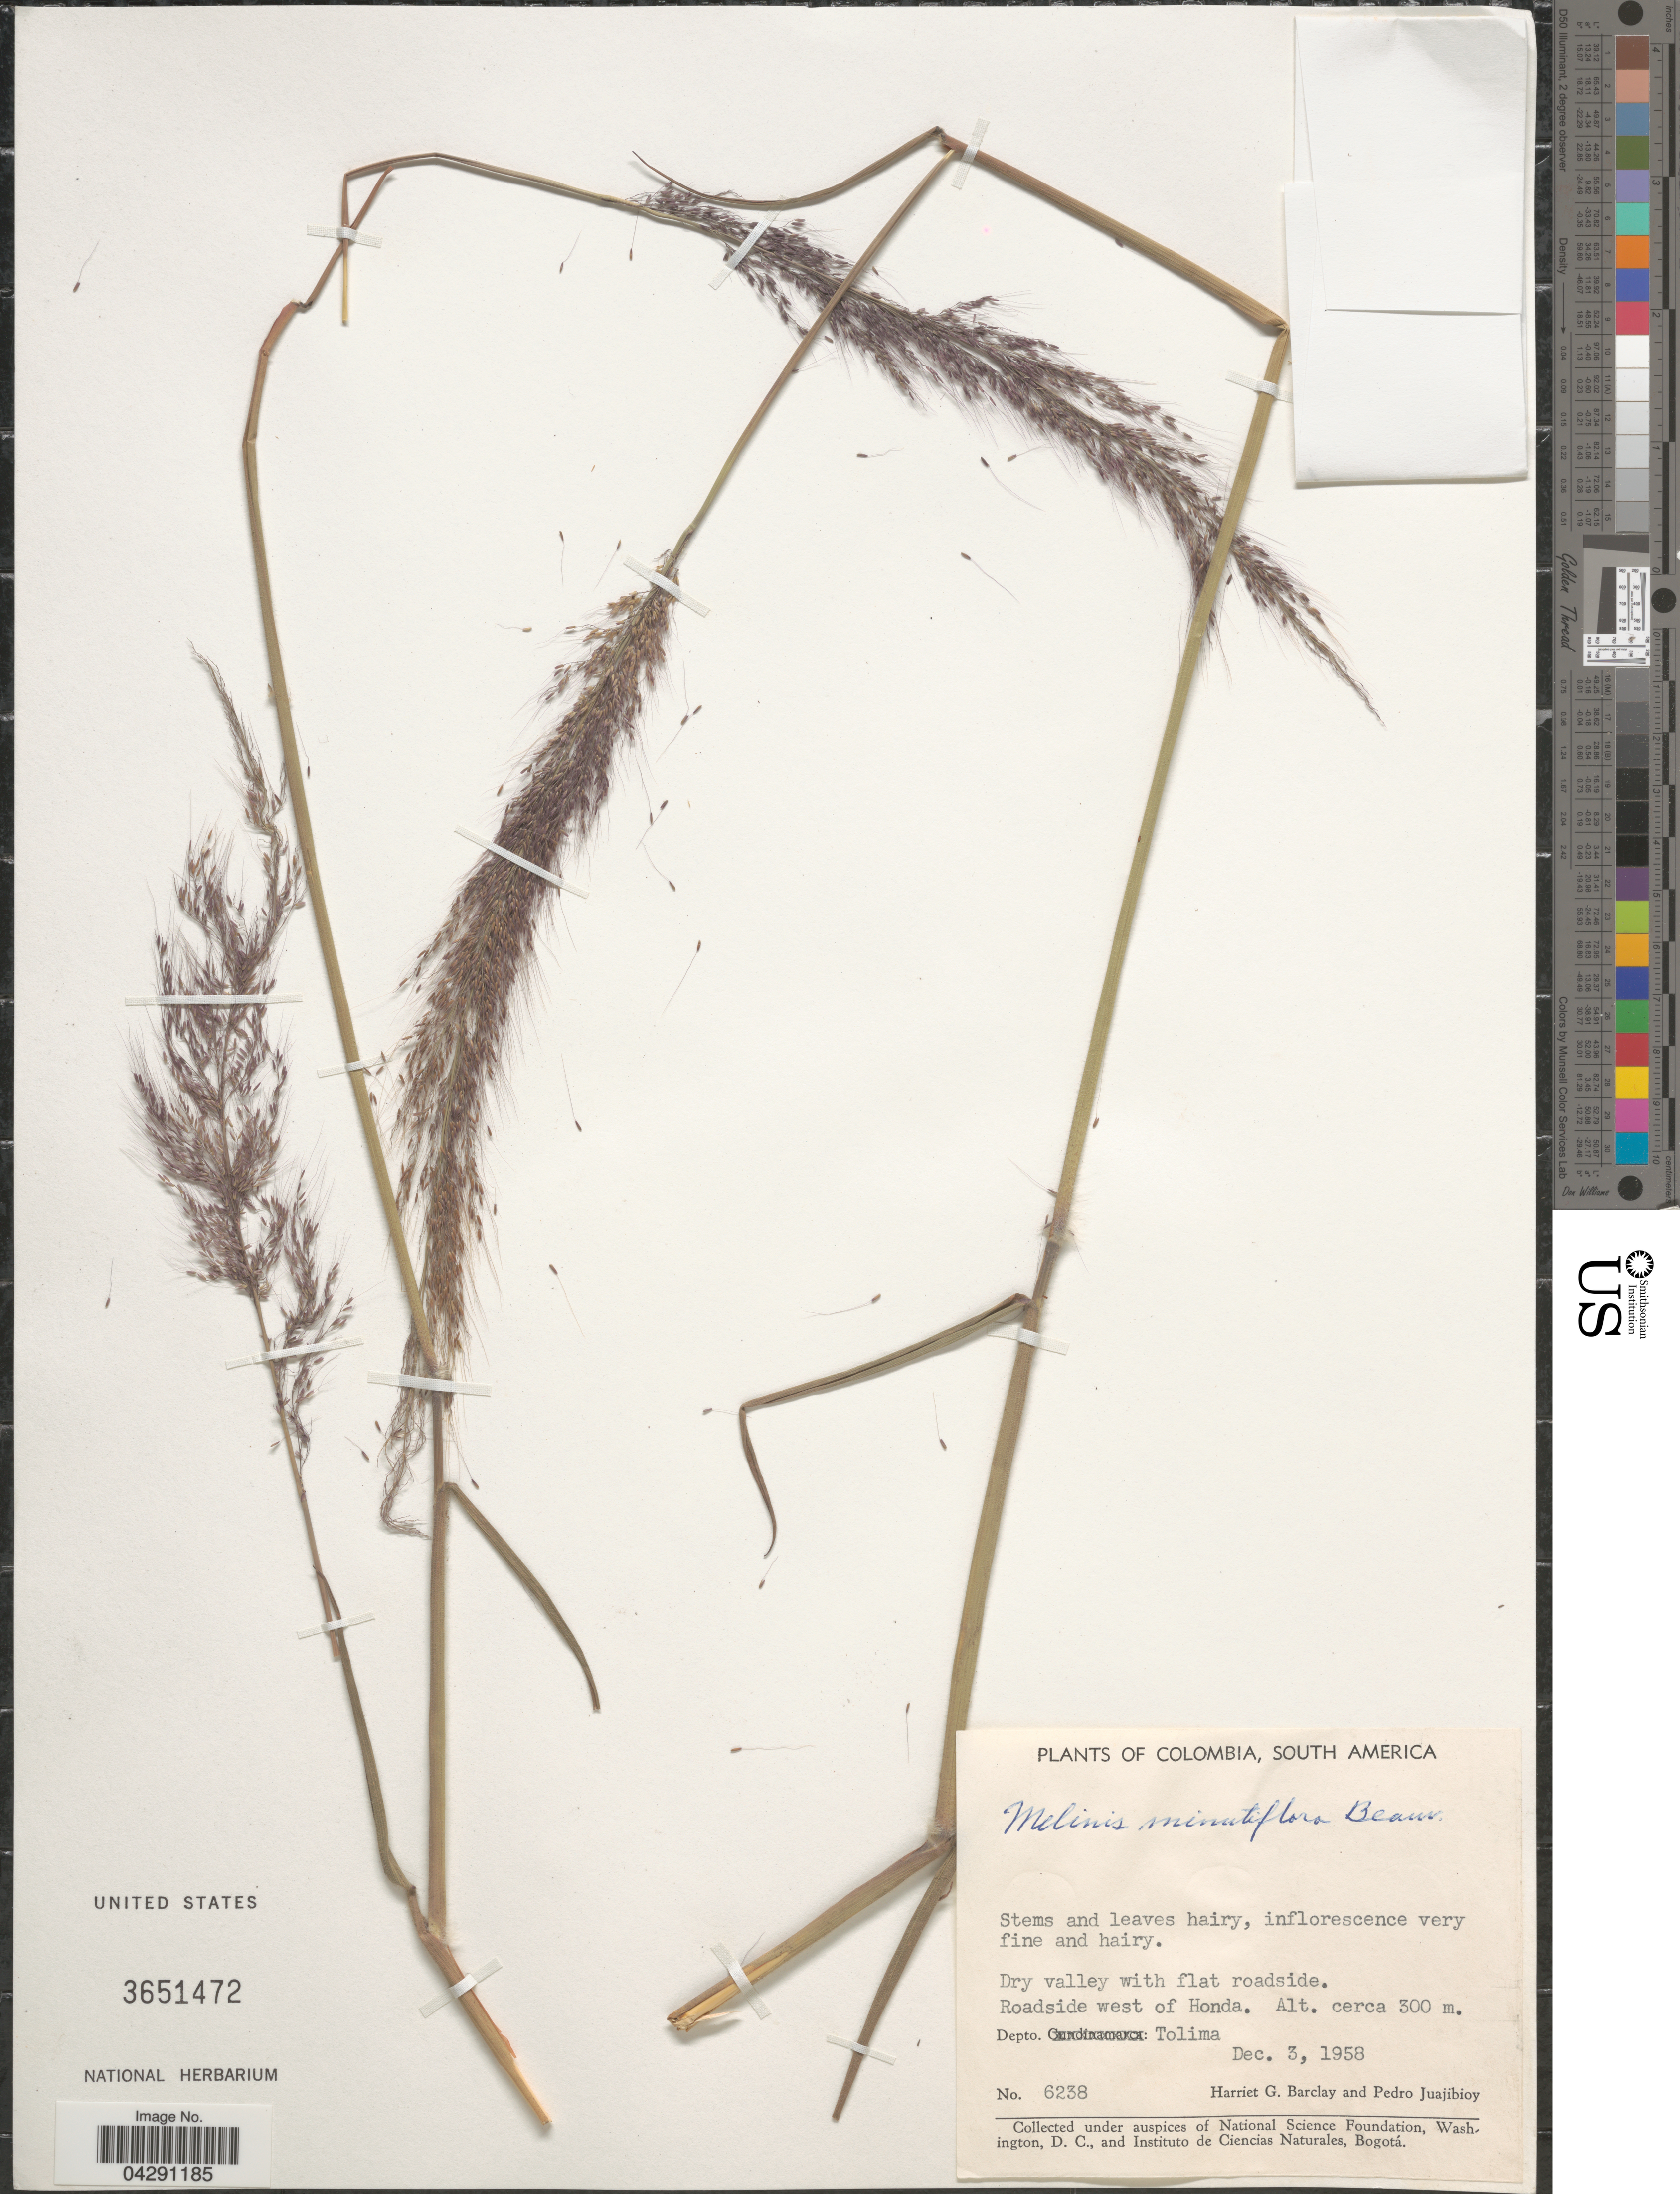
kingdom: Plantae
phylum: Tracheophyta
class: Liliopsida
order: Poales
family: Poaceae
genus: Melinis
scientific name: Melinis minutiflora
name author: P. Beauv.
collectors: H. G. Barclay & P. Juajibioy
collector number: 6238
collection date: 1958-12-03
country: Colombia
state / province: Tolima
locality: Roadside west of Honda. Depto.: Tolima.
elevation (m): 300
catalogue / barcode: US 3651472